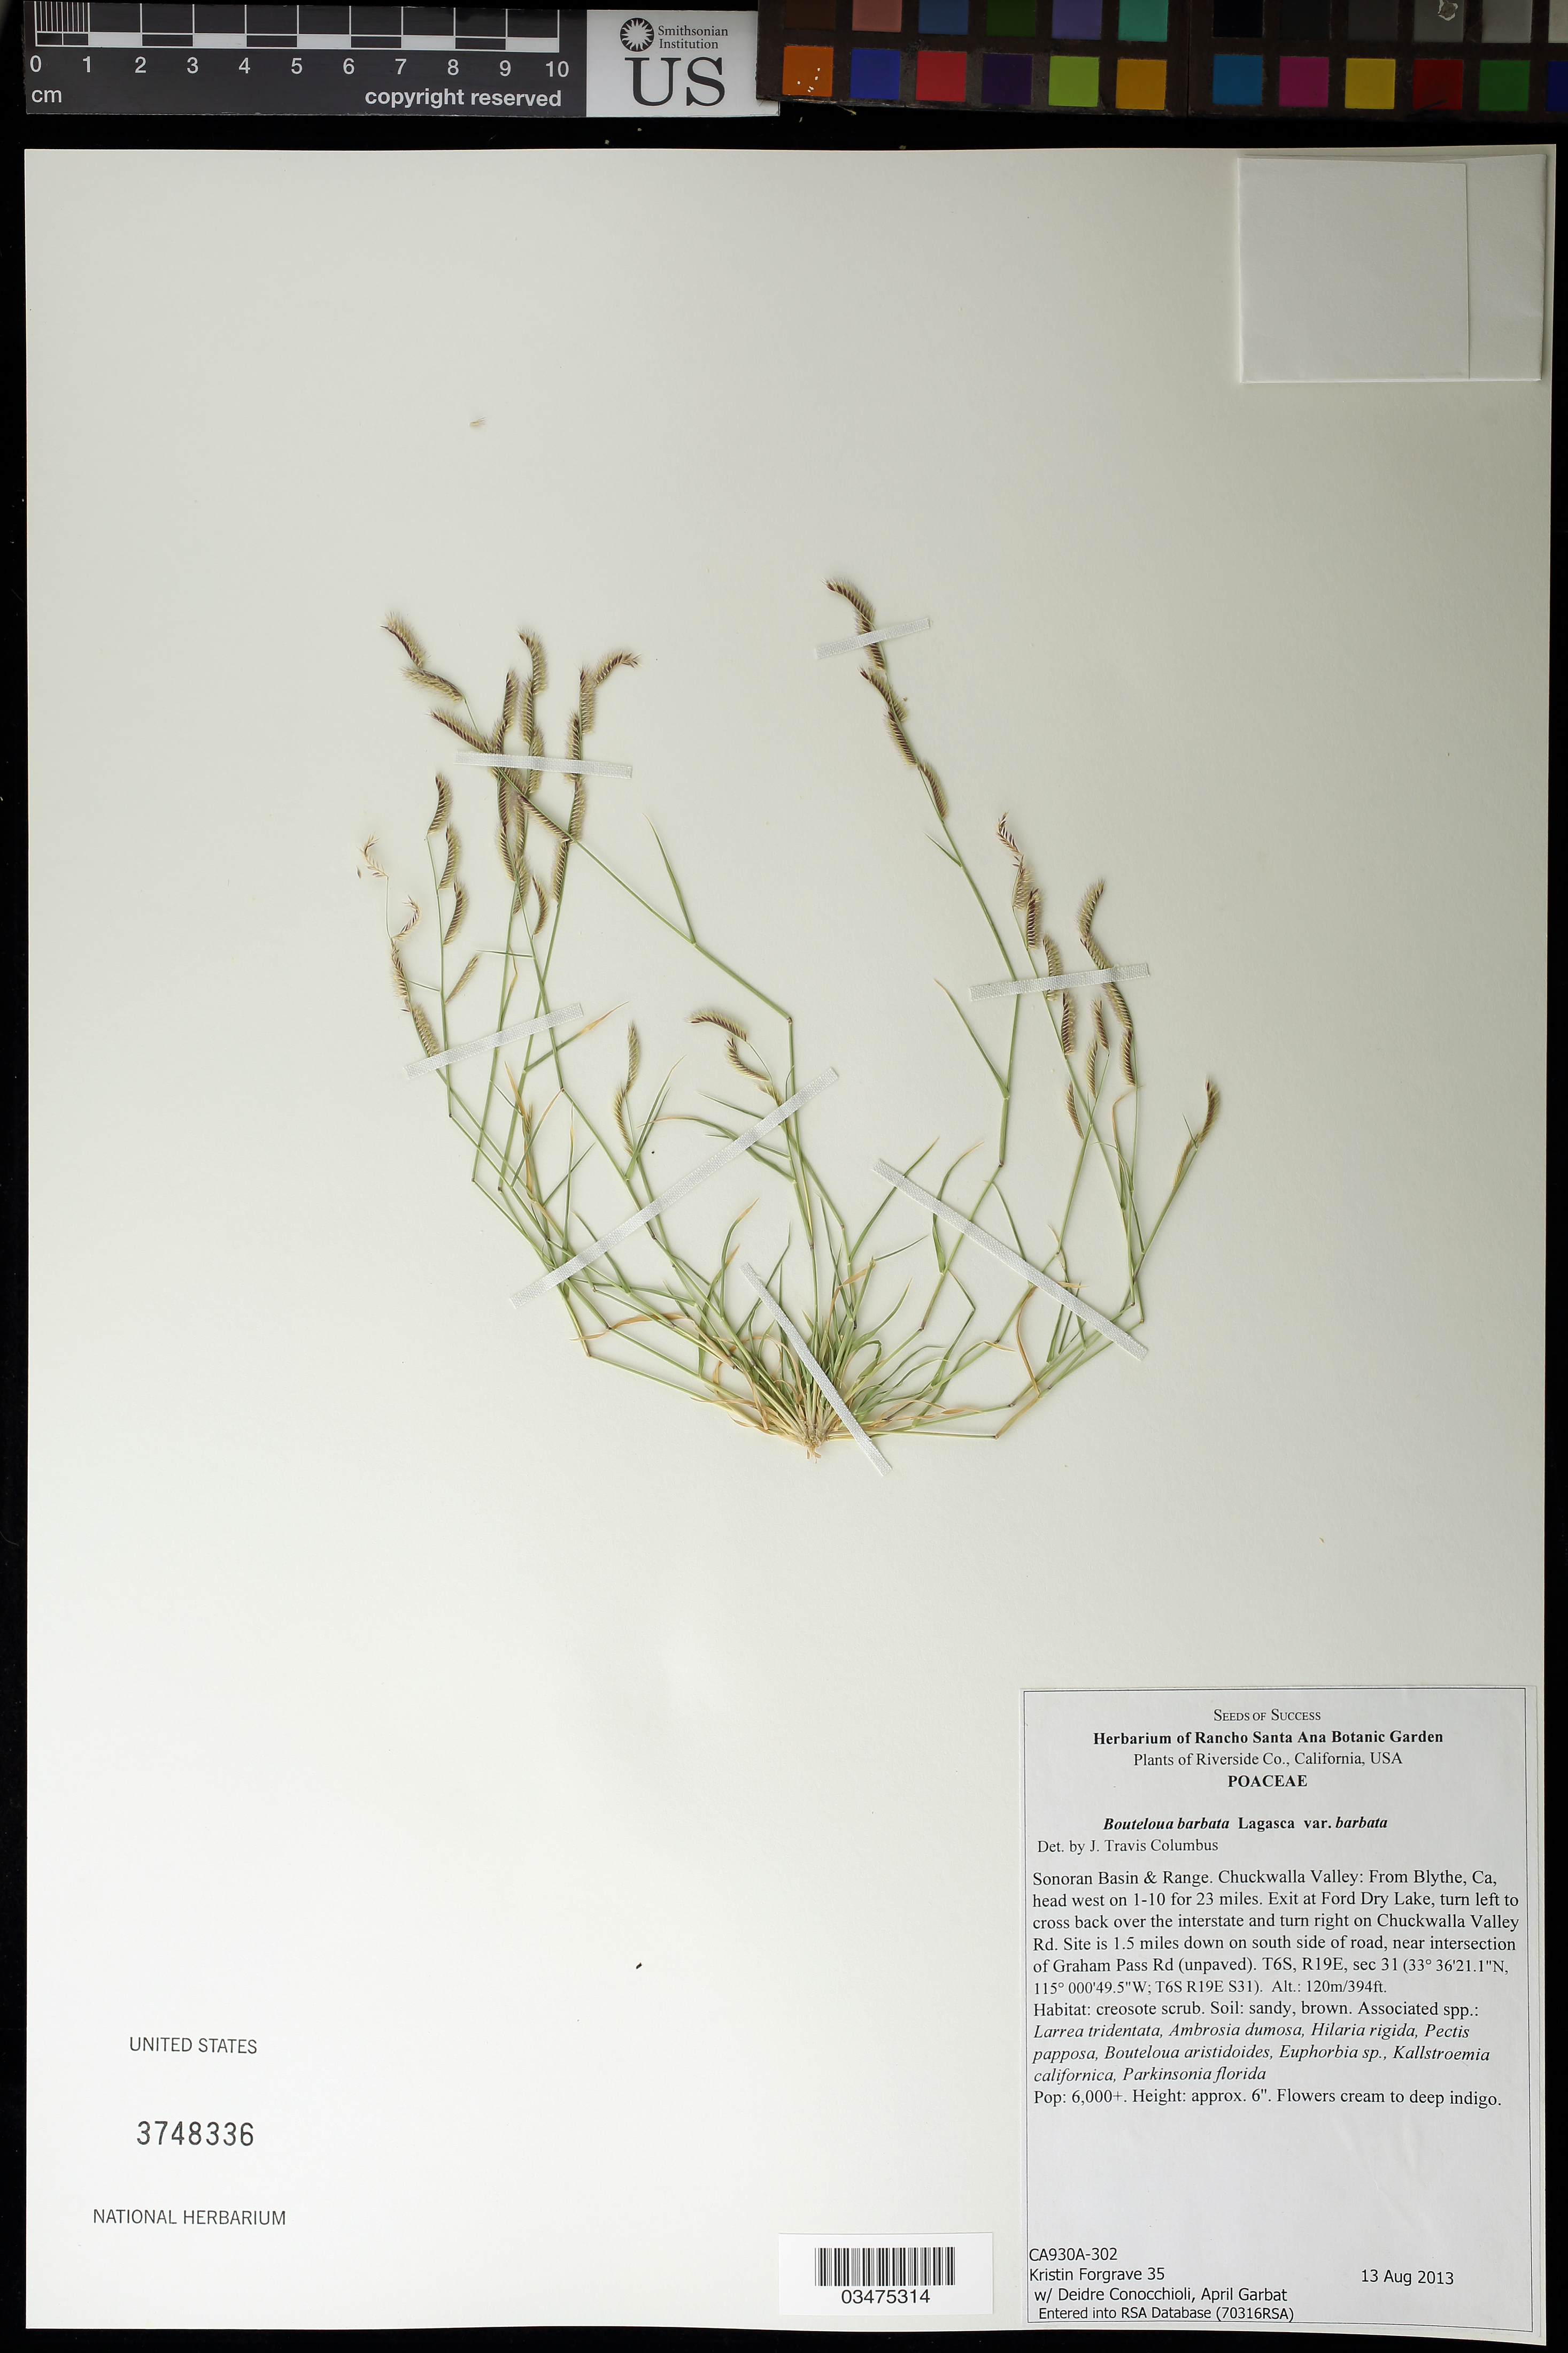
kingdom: Plantae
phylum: Tracheophyta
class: Liliopsida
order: Poales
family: Poaceae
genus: Bouteloua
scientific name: Bouteloua barbata var. barbata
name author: Lagger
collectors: K. Forgrave, D. Conocchioli & A. Garbat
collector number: CA930A-302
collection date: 2013-08-13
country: United States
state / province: California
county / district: Riverside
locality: Sonoran Basin and Range. Chuckwalla Valley.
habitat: Creosote scrub. Soil: sandy, brown.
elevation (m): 120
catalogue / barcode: US 3748336